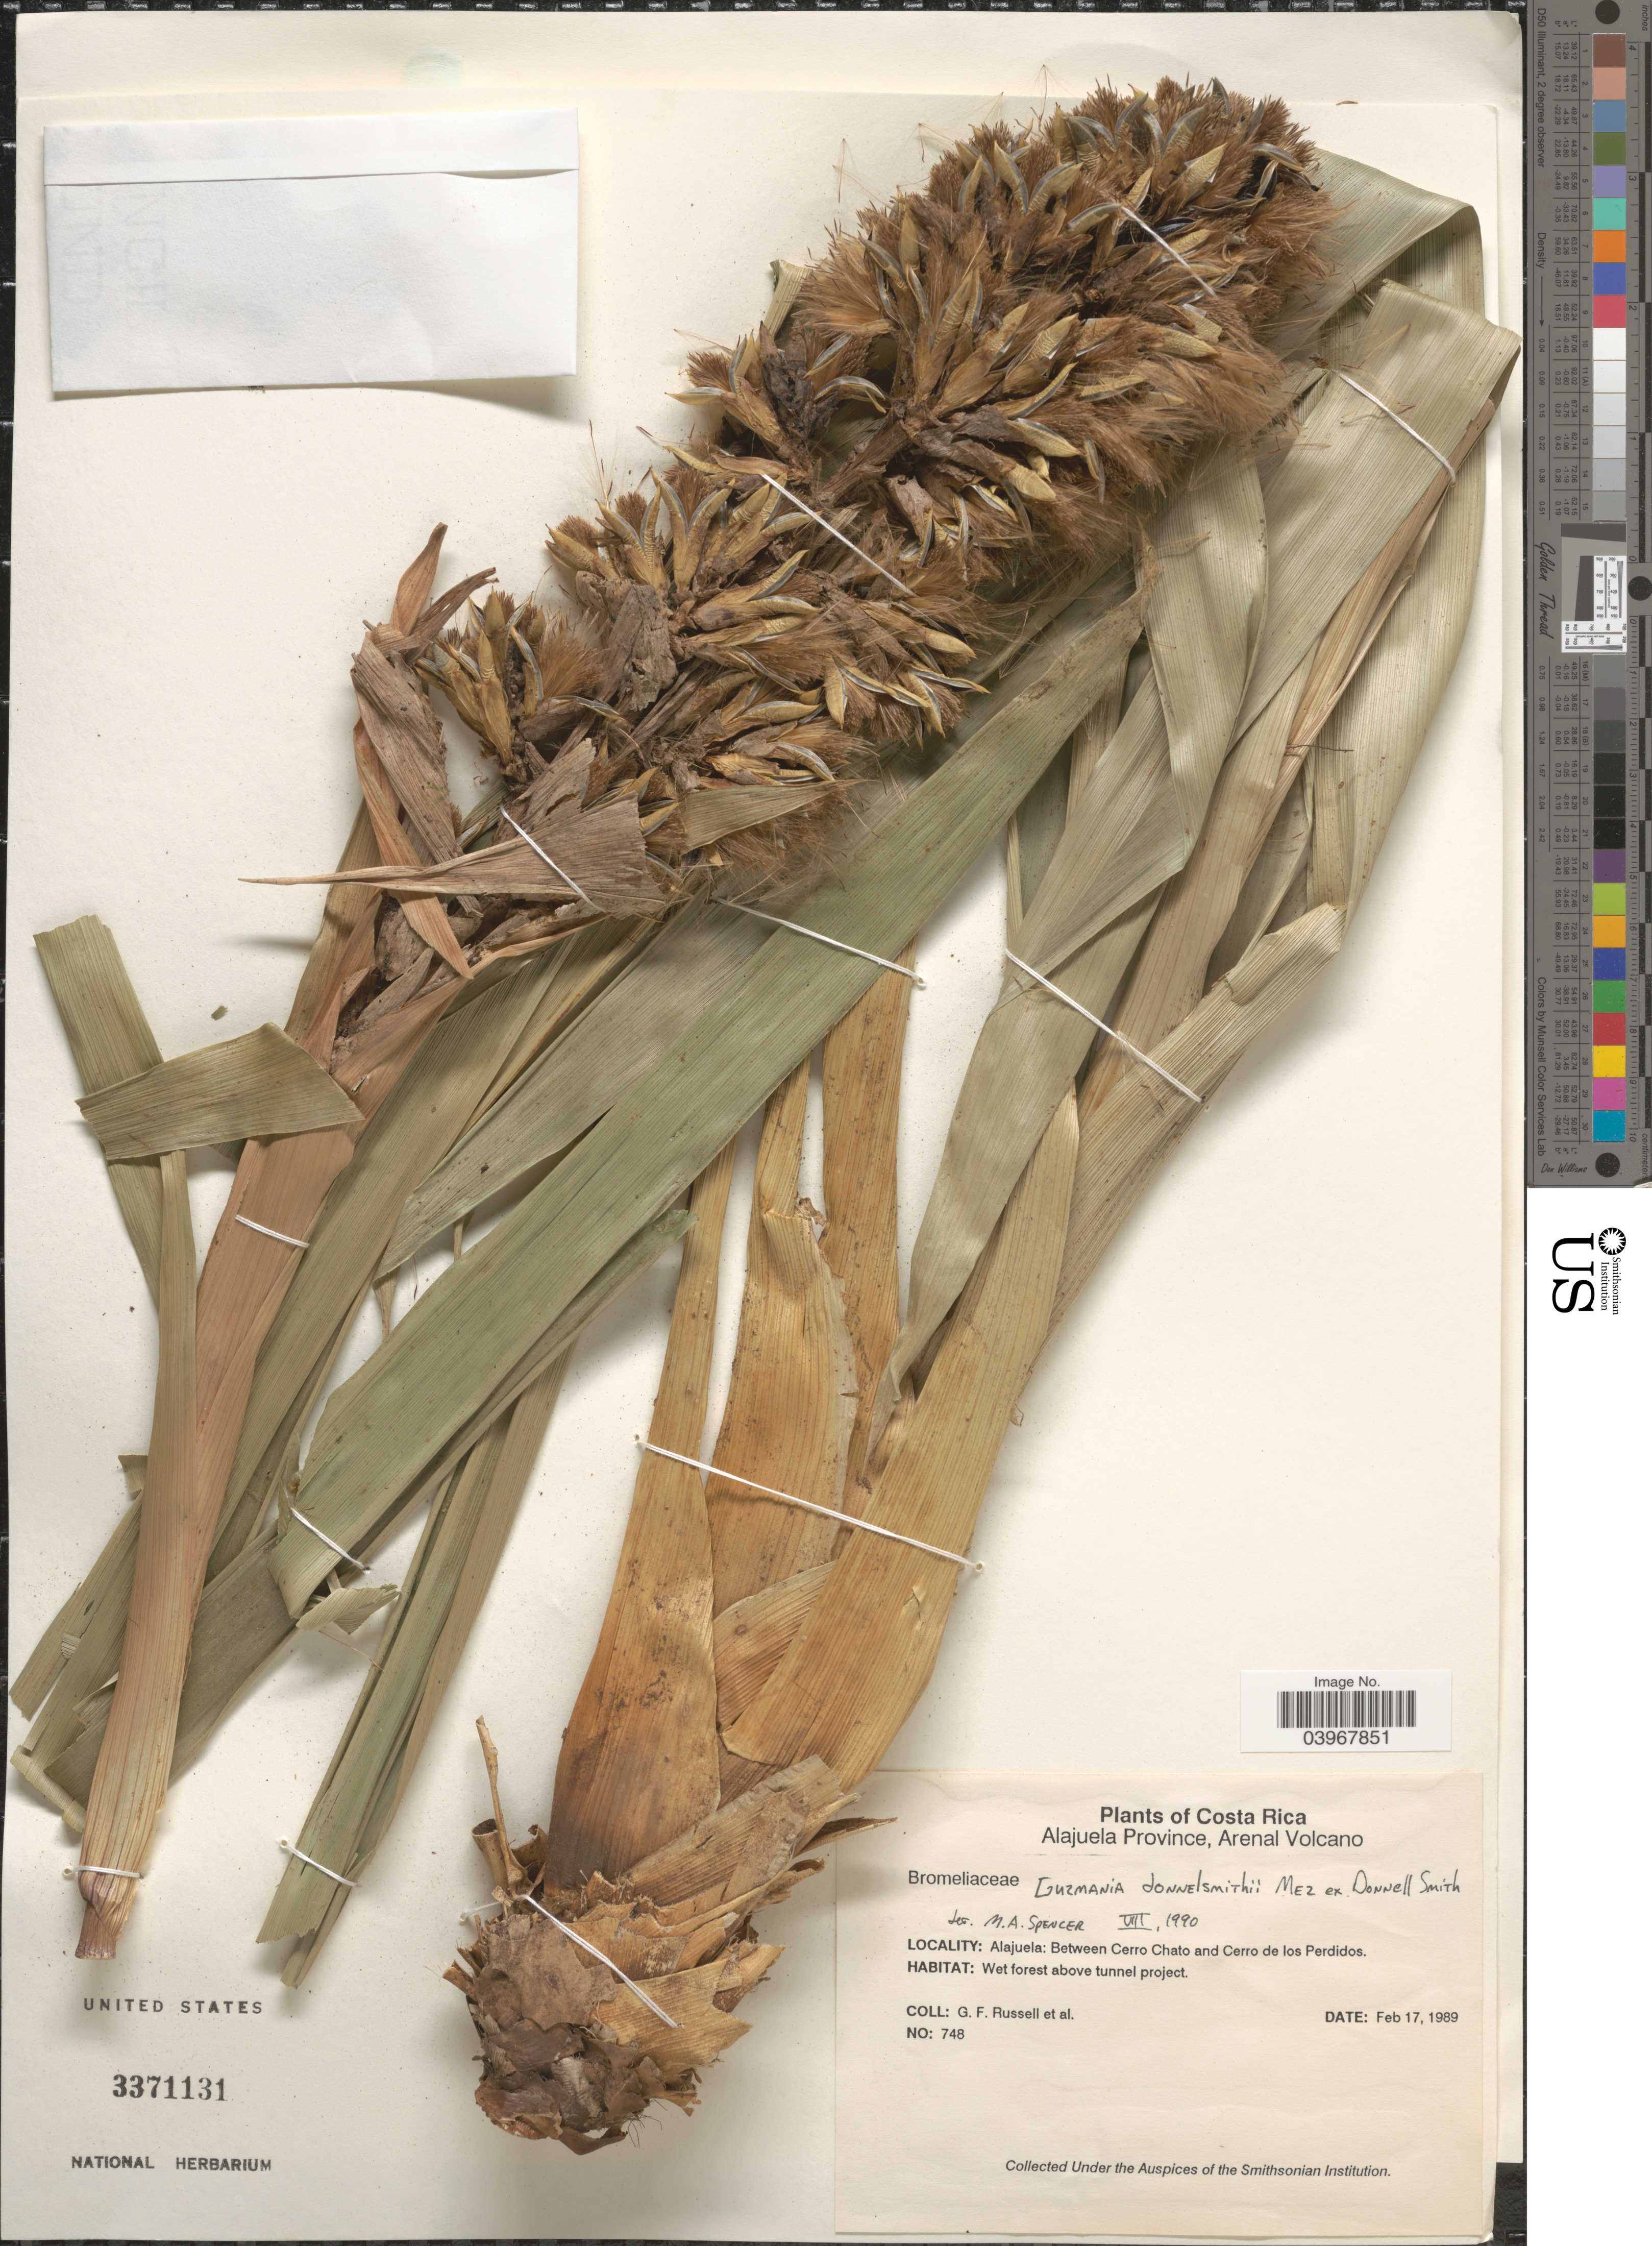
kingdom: Plantae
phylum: Tracheophyta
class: Liliopsida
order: Poales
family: Bromeliaceae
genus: Guzmania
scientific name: Guzmania donnellsmithii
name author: Mez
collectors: G. Russell & et al.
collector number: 748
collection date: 1989-02-17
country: Costa Rica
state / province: Alajuela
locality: Arenal Volcano. Between Cerro Chato and Cerro de los Perdidos.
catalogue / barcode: US 3371131